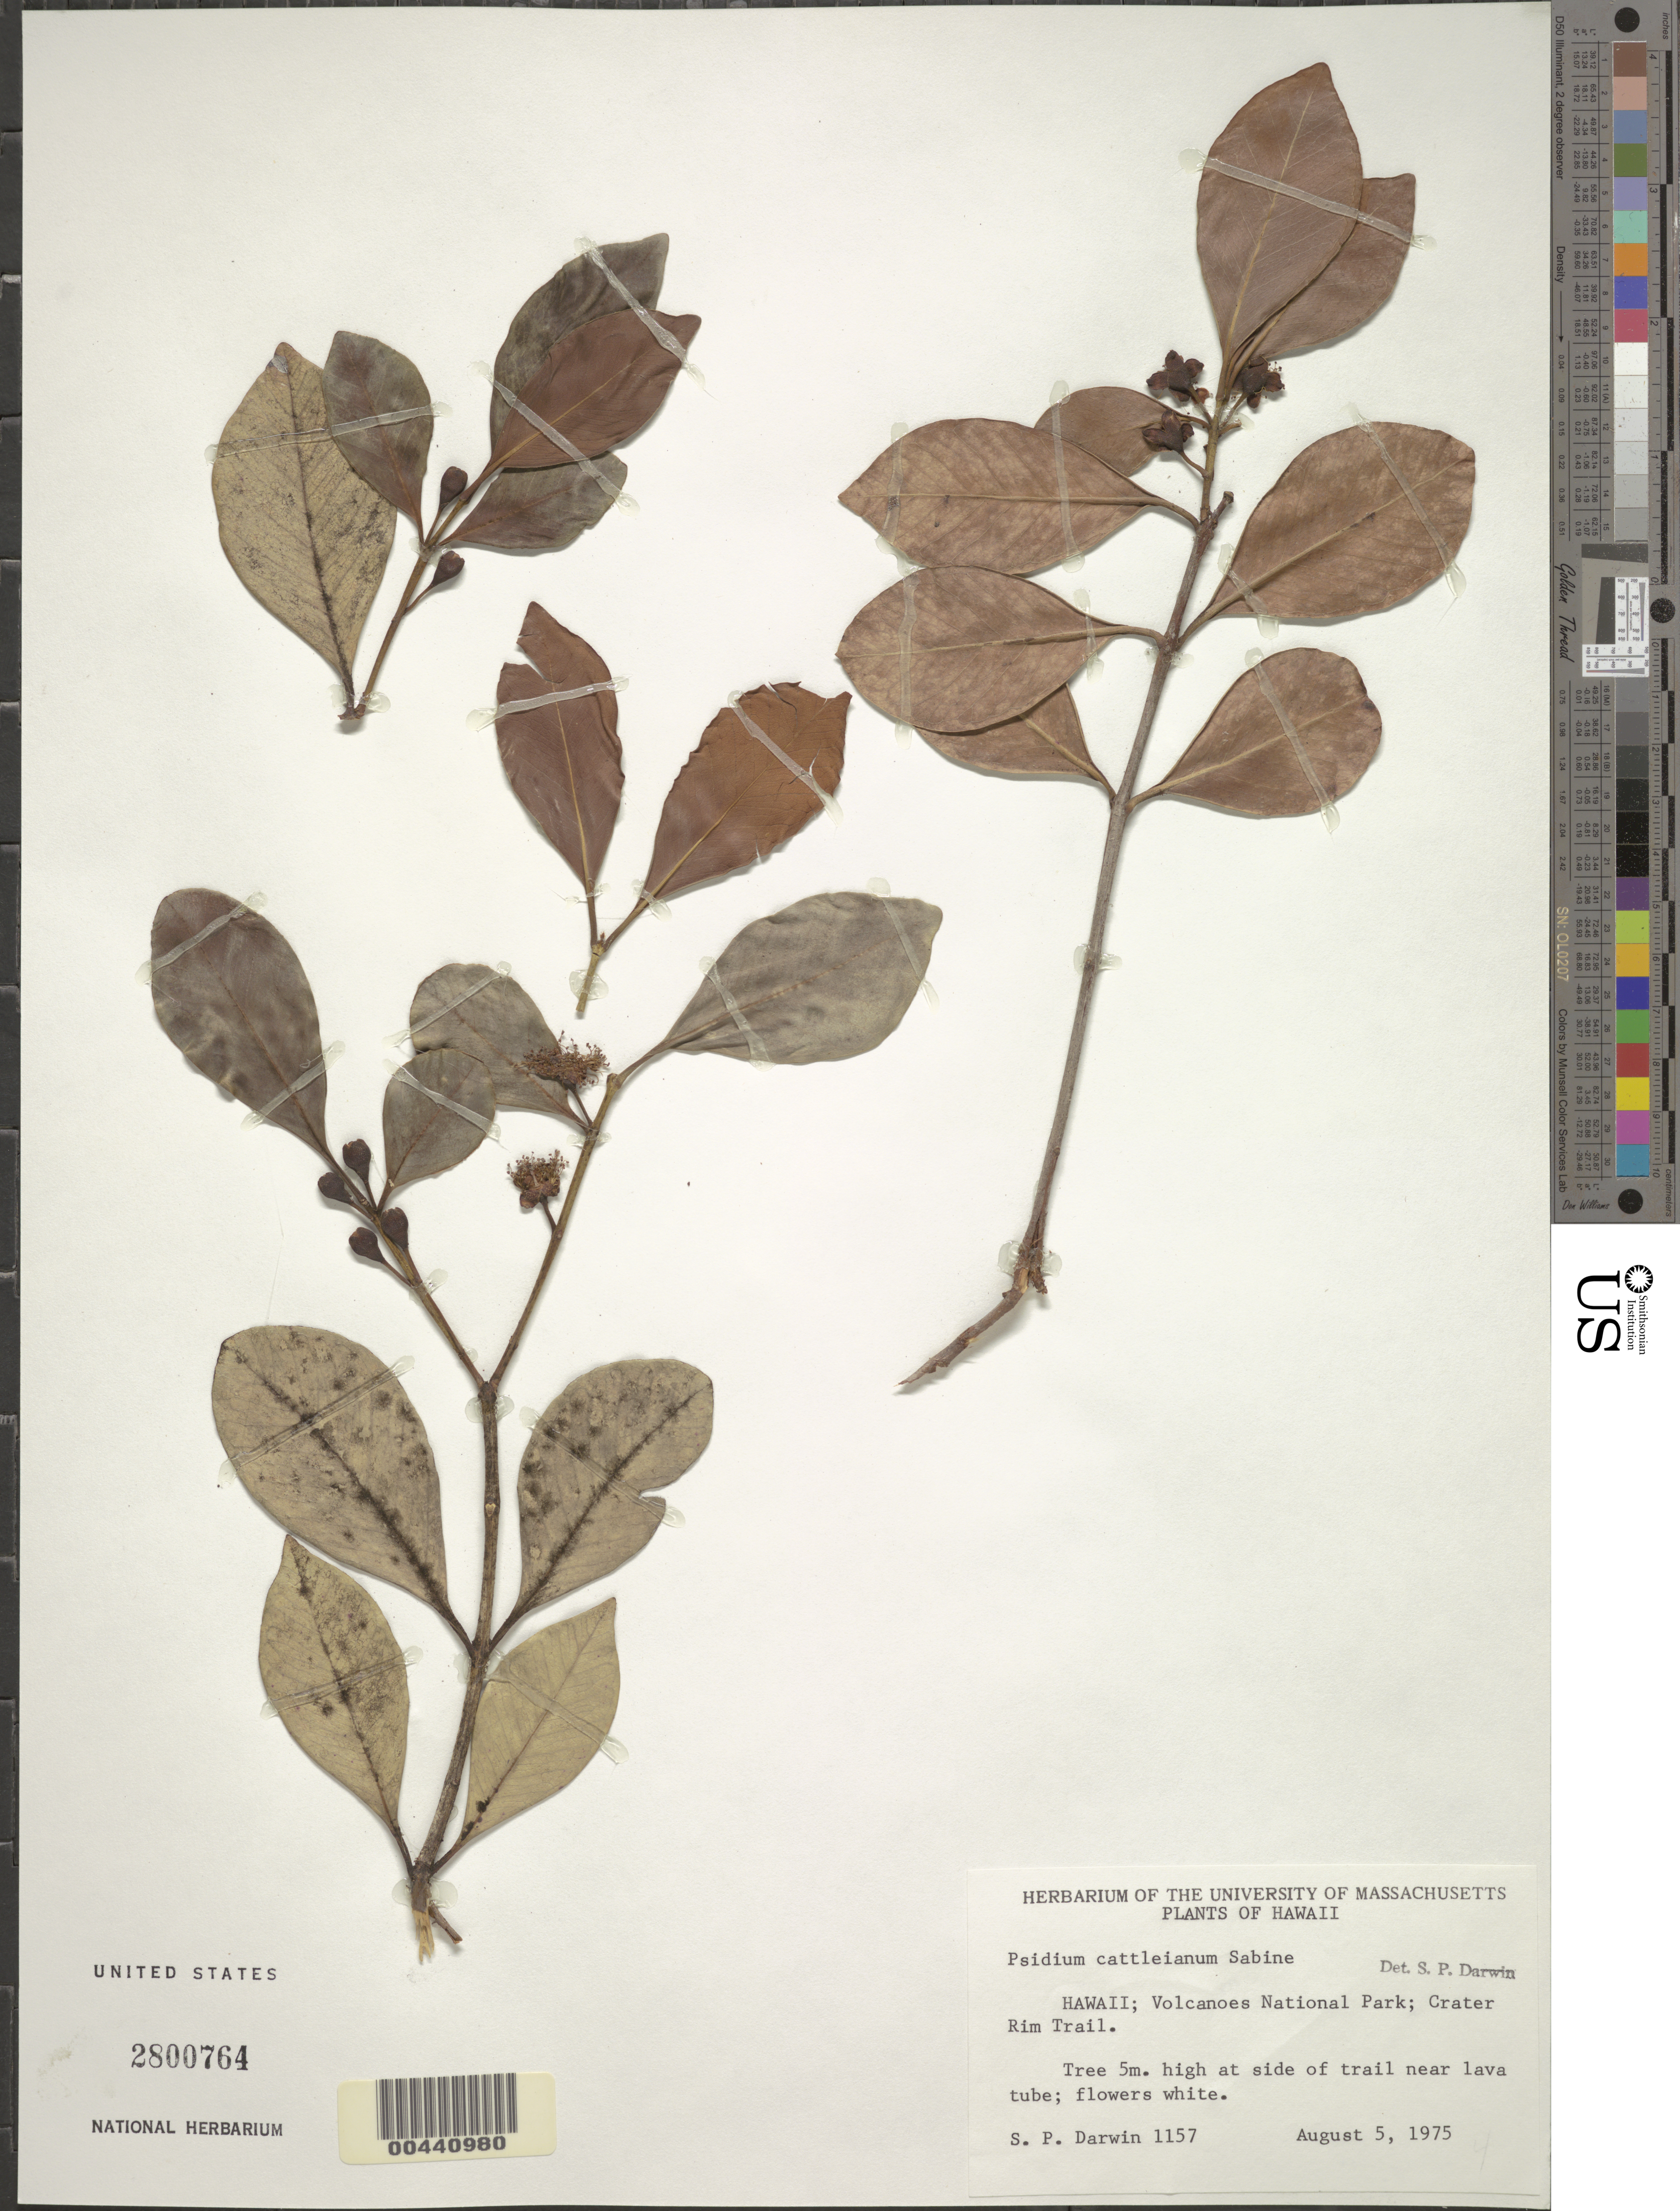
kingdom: Plantae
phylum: Tracheophyta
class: Magnoliopsida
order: Myrtales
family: Myrtaceae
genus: Psidium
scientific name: Psidium cattleyanum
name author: Sabine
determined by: Darwin, S. P.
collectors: S. P. Darwin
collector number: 1157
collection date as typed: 5 Aug 1975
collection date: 1975-08-05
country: United States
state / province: Hawaii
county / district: Hawaii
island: Hawaii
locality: Volcanoes National Park; Crater Rim Trail.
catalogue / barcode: US 2800764